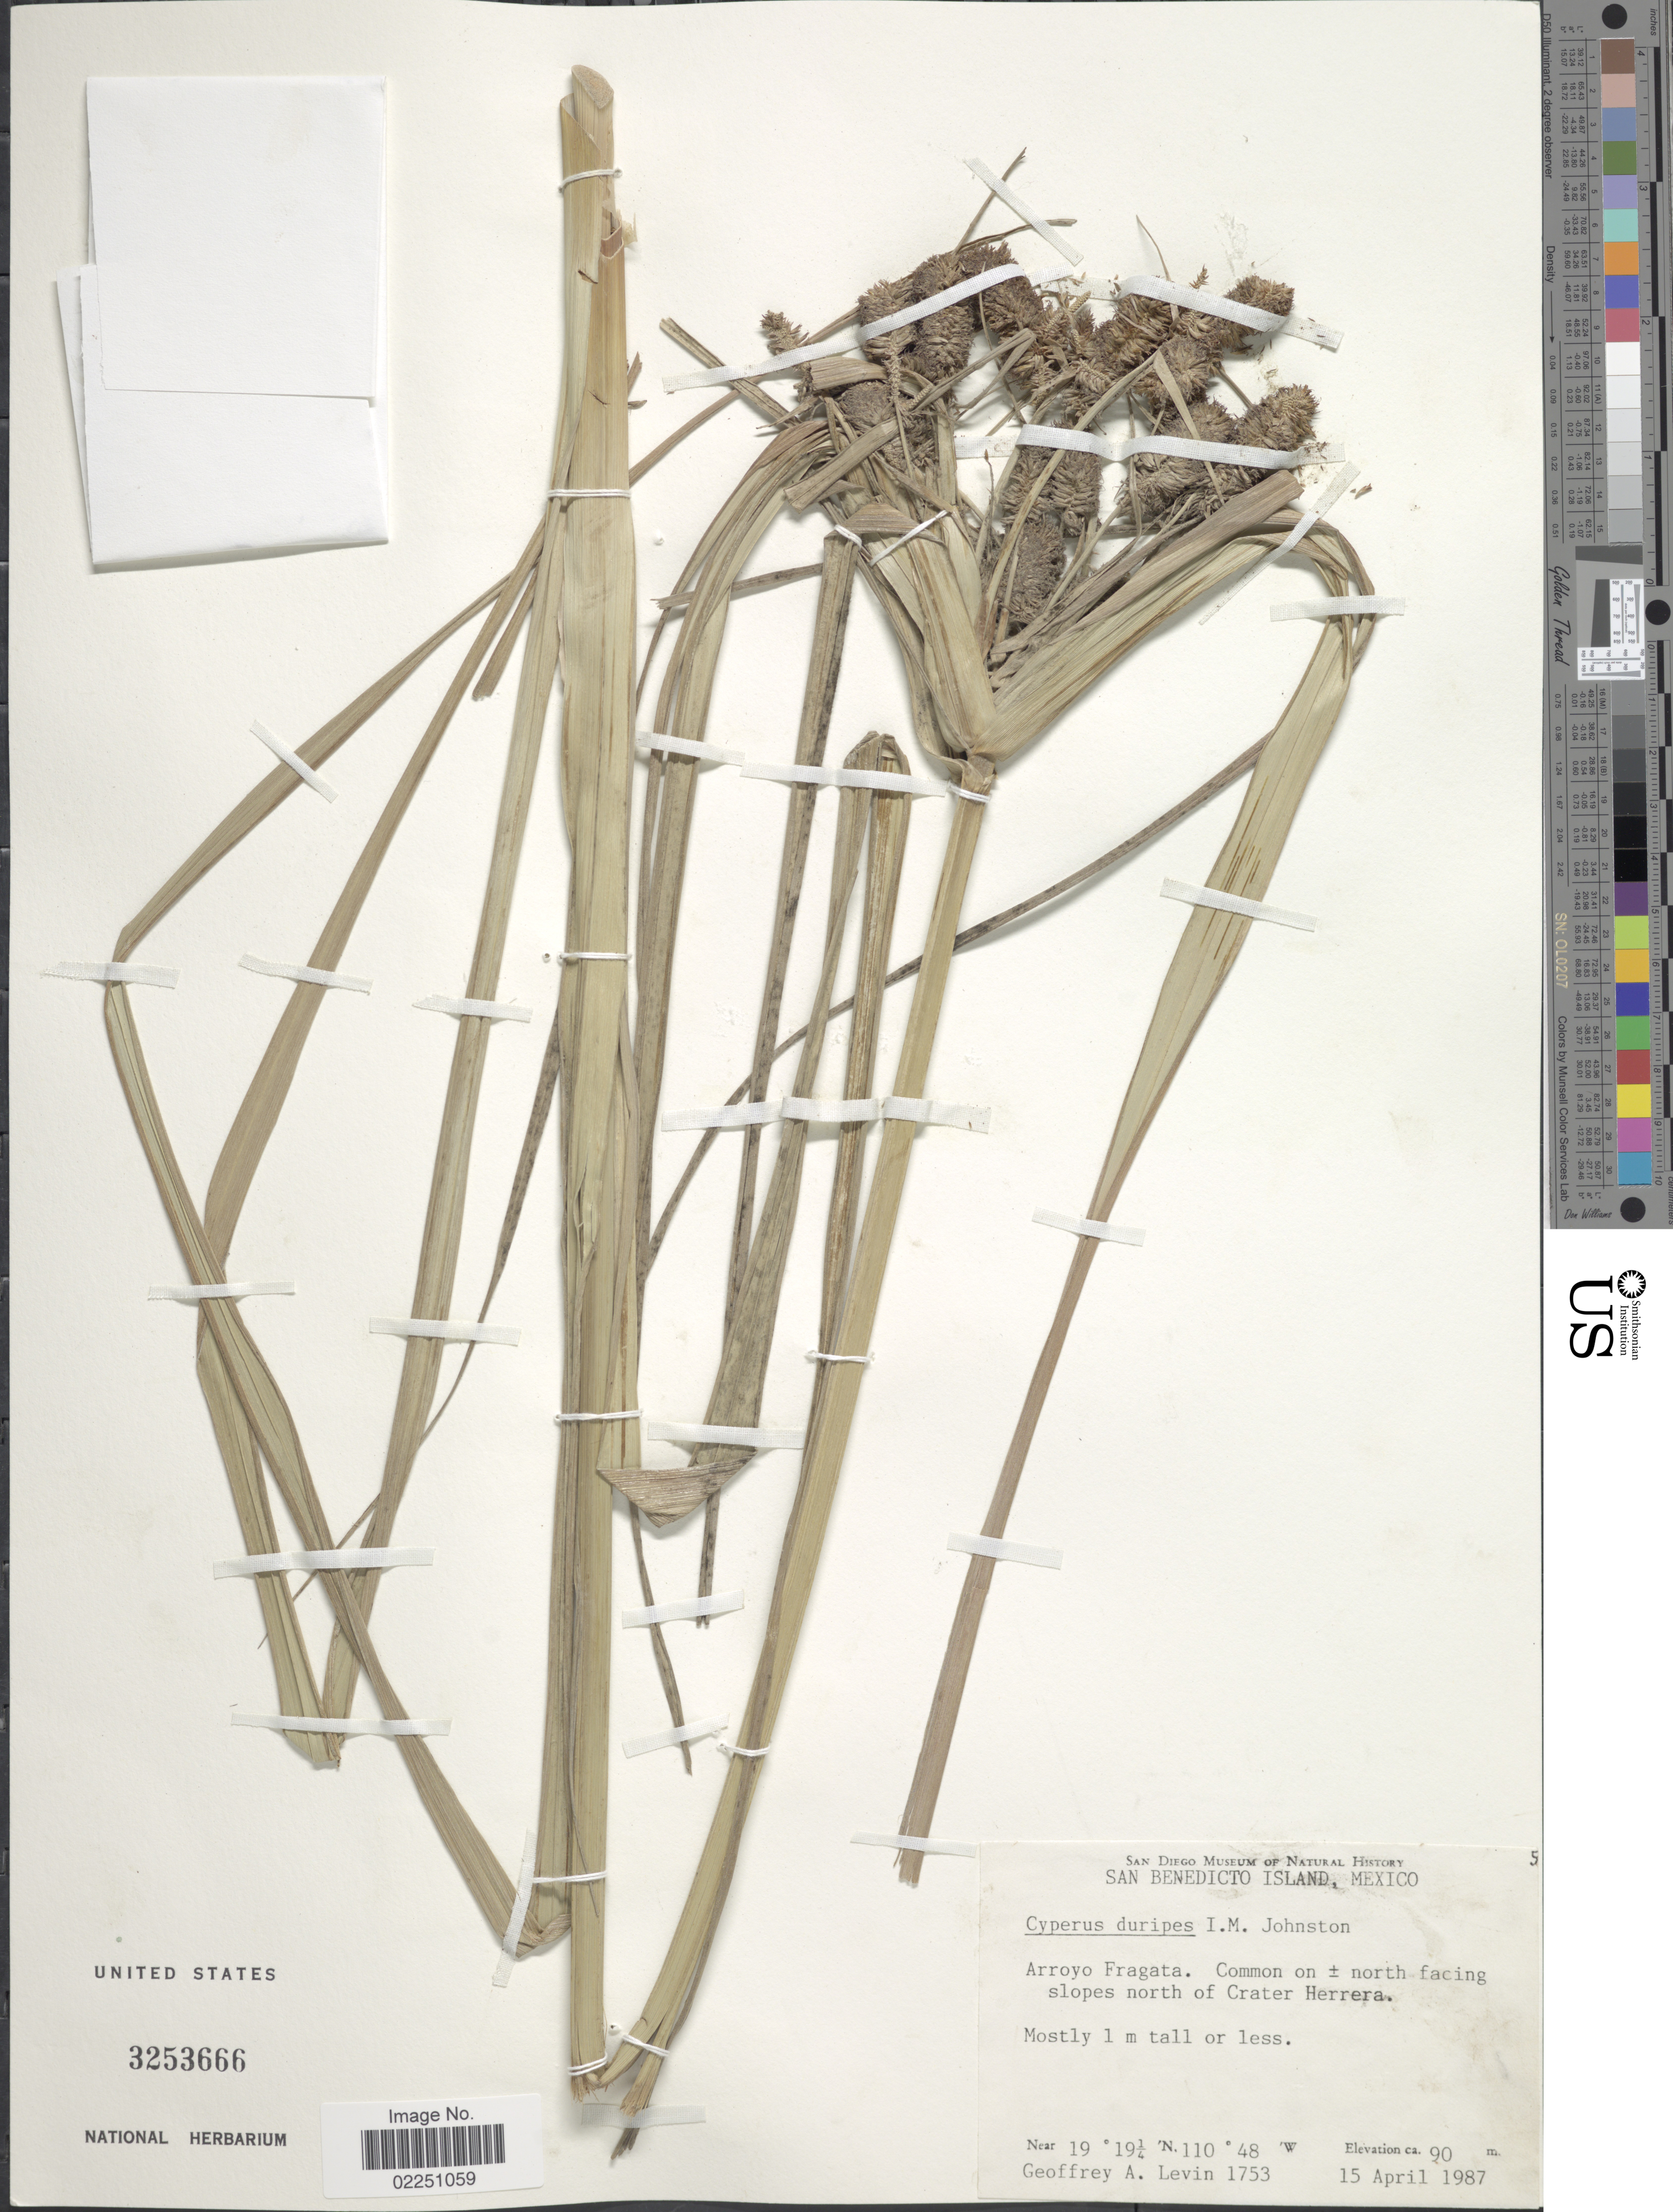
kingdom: Plantae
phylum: Tracheophyta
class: Liliopsida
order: Poales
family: Cyperaceae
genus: Cyperus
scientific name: Cyperus duripes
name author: I.M. Johnst.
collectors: G. Levin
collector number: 1753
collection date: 1987-04-15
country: Mexico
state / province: Colima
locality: San Benedicto Island. Arroyo Fragata. North facing slopes north of Crater Herrera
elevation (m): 90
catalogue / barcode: US 3253666